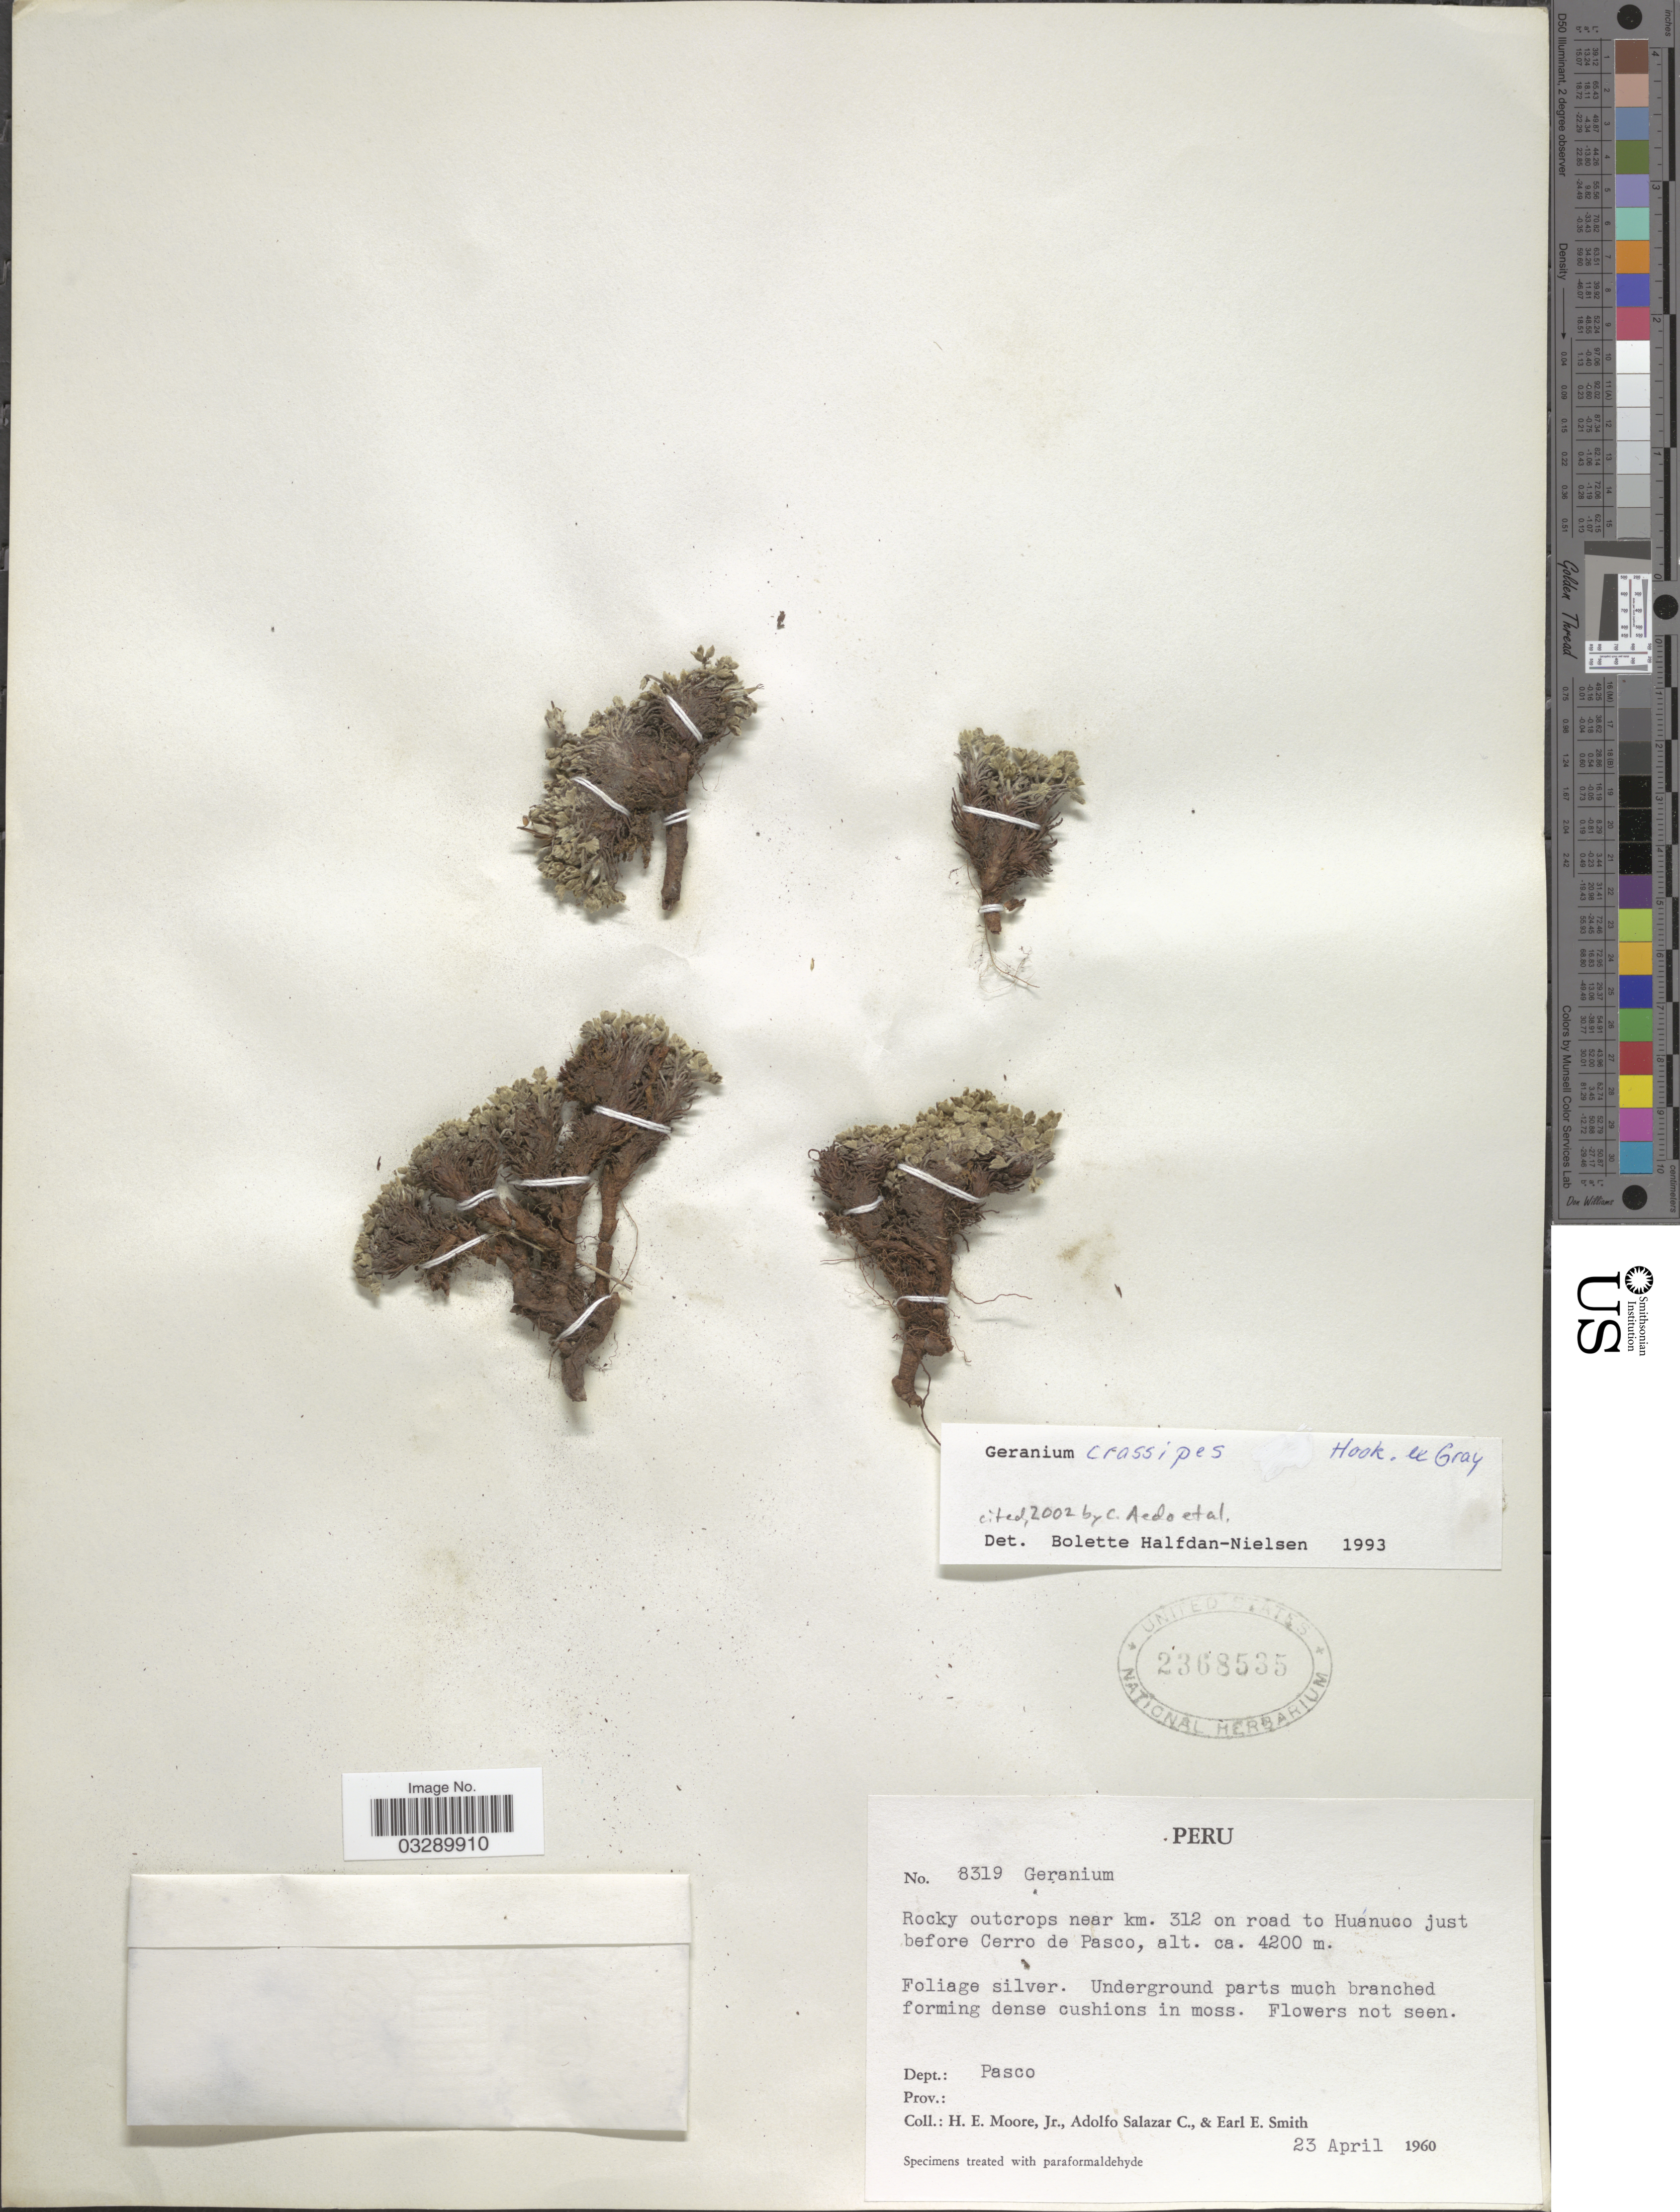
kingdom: Plantae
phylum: Tracheophyta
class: Magnoliopsida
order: Geraniales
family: Geraniaceae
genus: Geranium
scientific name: Geranium crassipes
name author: Hook. & A. Gray in Wilkes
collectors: H. Moore, A. Salazar & E. E. Smith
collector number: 8319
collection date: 1960-04-23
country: Peru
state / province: Pasco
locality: Rocky outcrops near km. 312 on road to Huánuco just before Cerro de Pasco. Dept.: Pasco.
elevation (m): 4200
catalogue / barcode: US 2368535